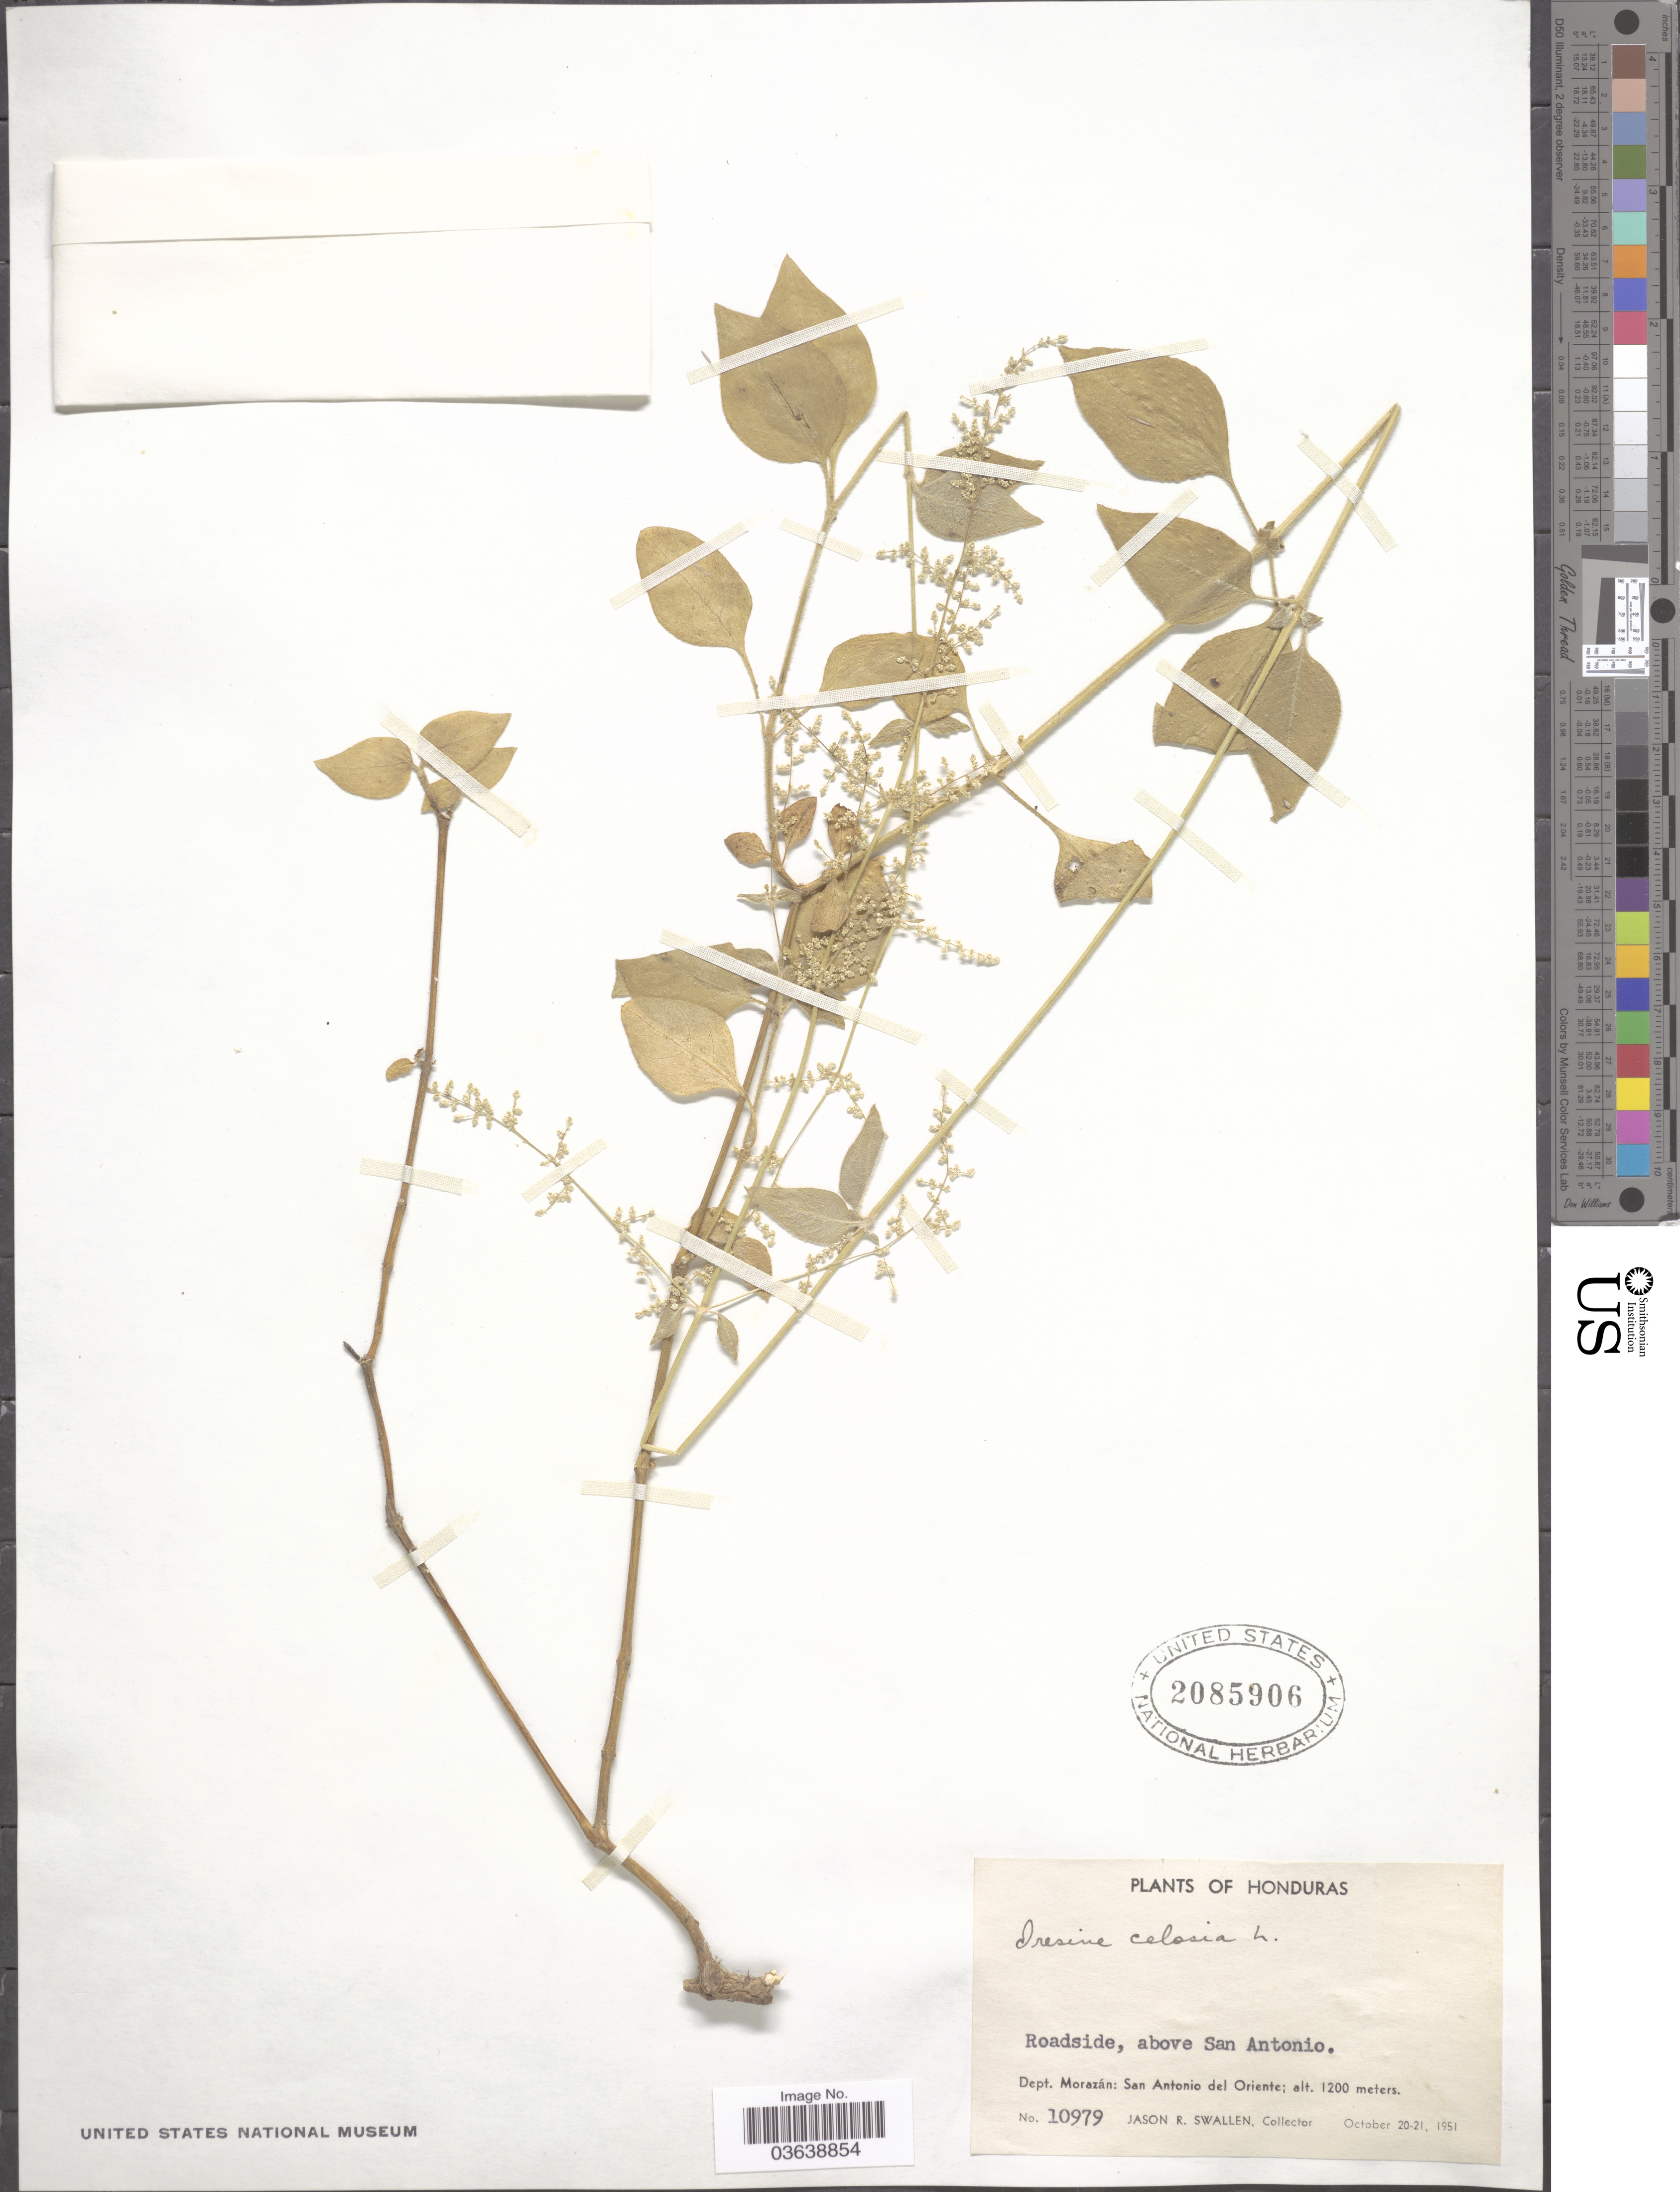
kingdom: Plantae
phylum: Tracheophyta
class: Magnoliopsida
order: Caryophyllales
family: Amaranthaceae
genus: Iresine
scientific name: Iresine diffusa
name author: Humb. & Bonpl. ex Willd.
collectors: J. R. Swallen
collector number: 10979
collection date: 1951-10-20/1951-10-21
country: Honduras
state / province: Fco. Morazán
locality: Roadside, above San Antonio. Dept. Morazán: San Antonio del Oriente.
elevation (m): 1200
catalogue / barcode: US 2085906